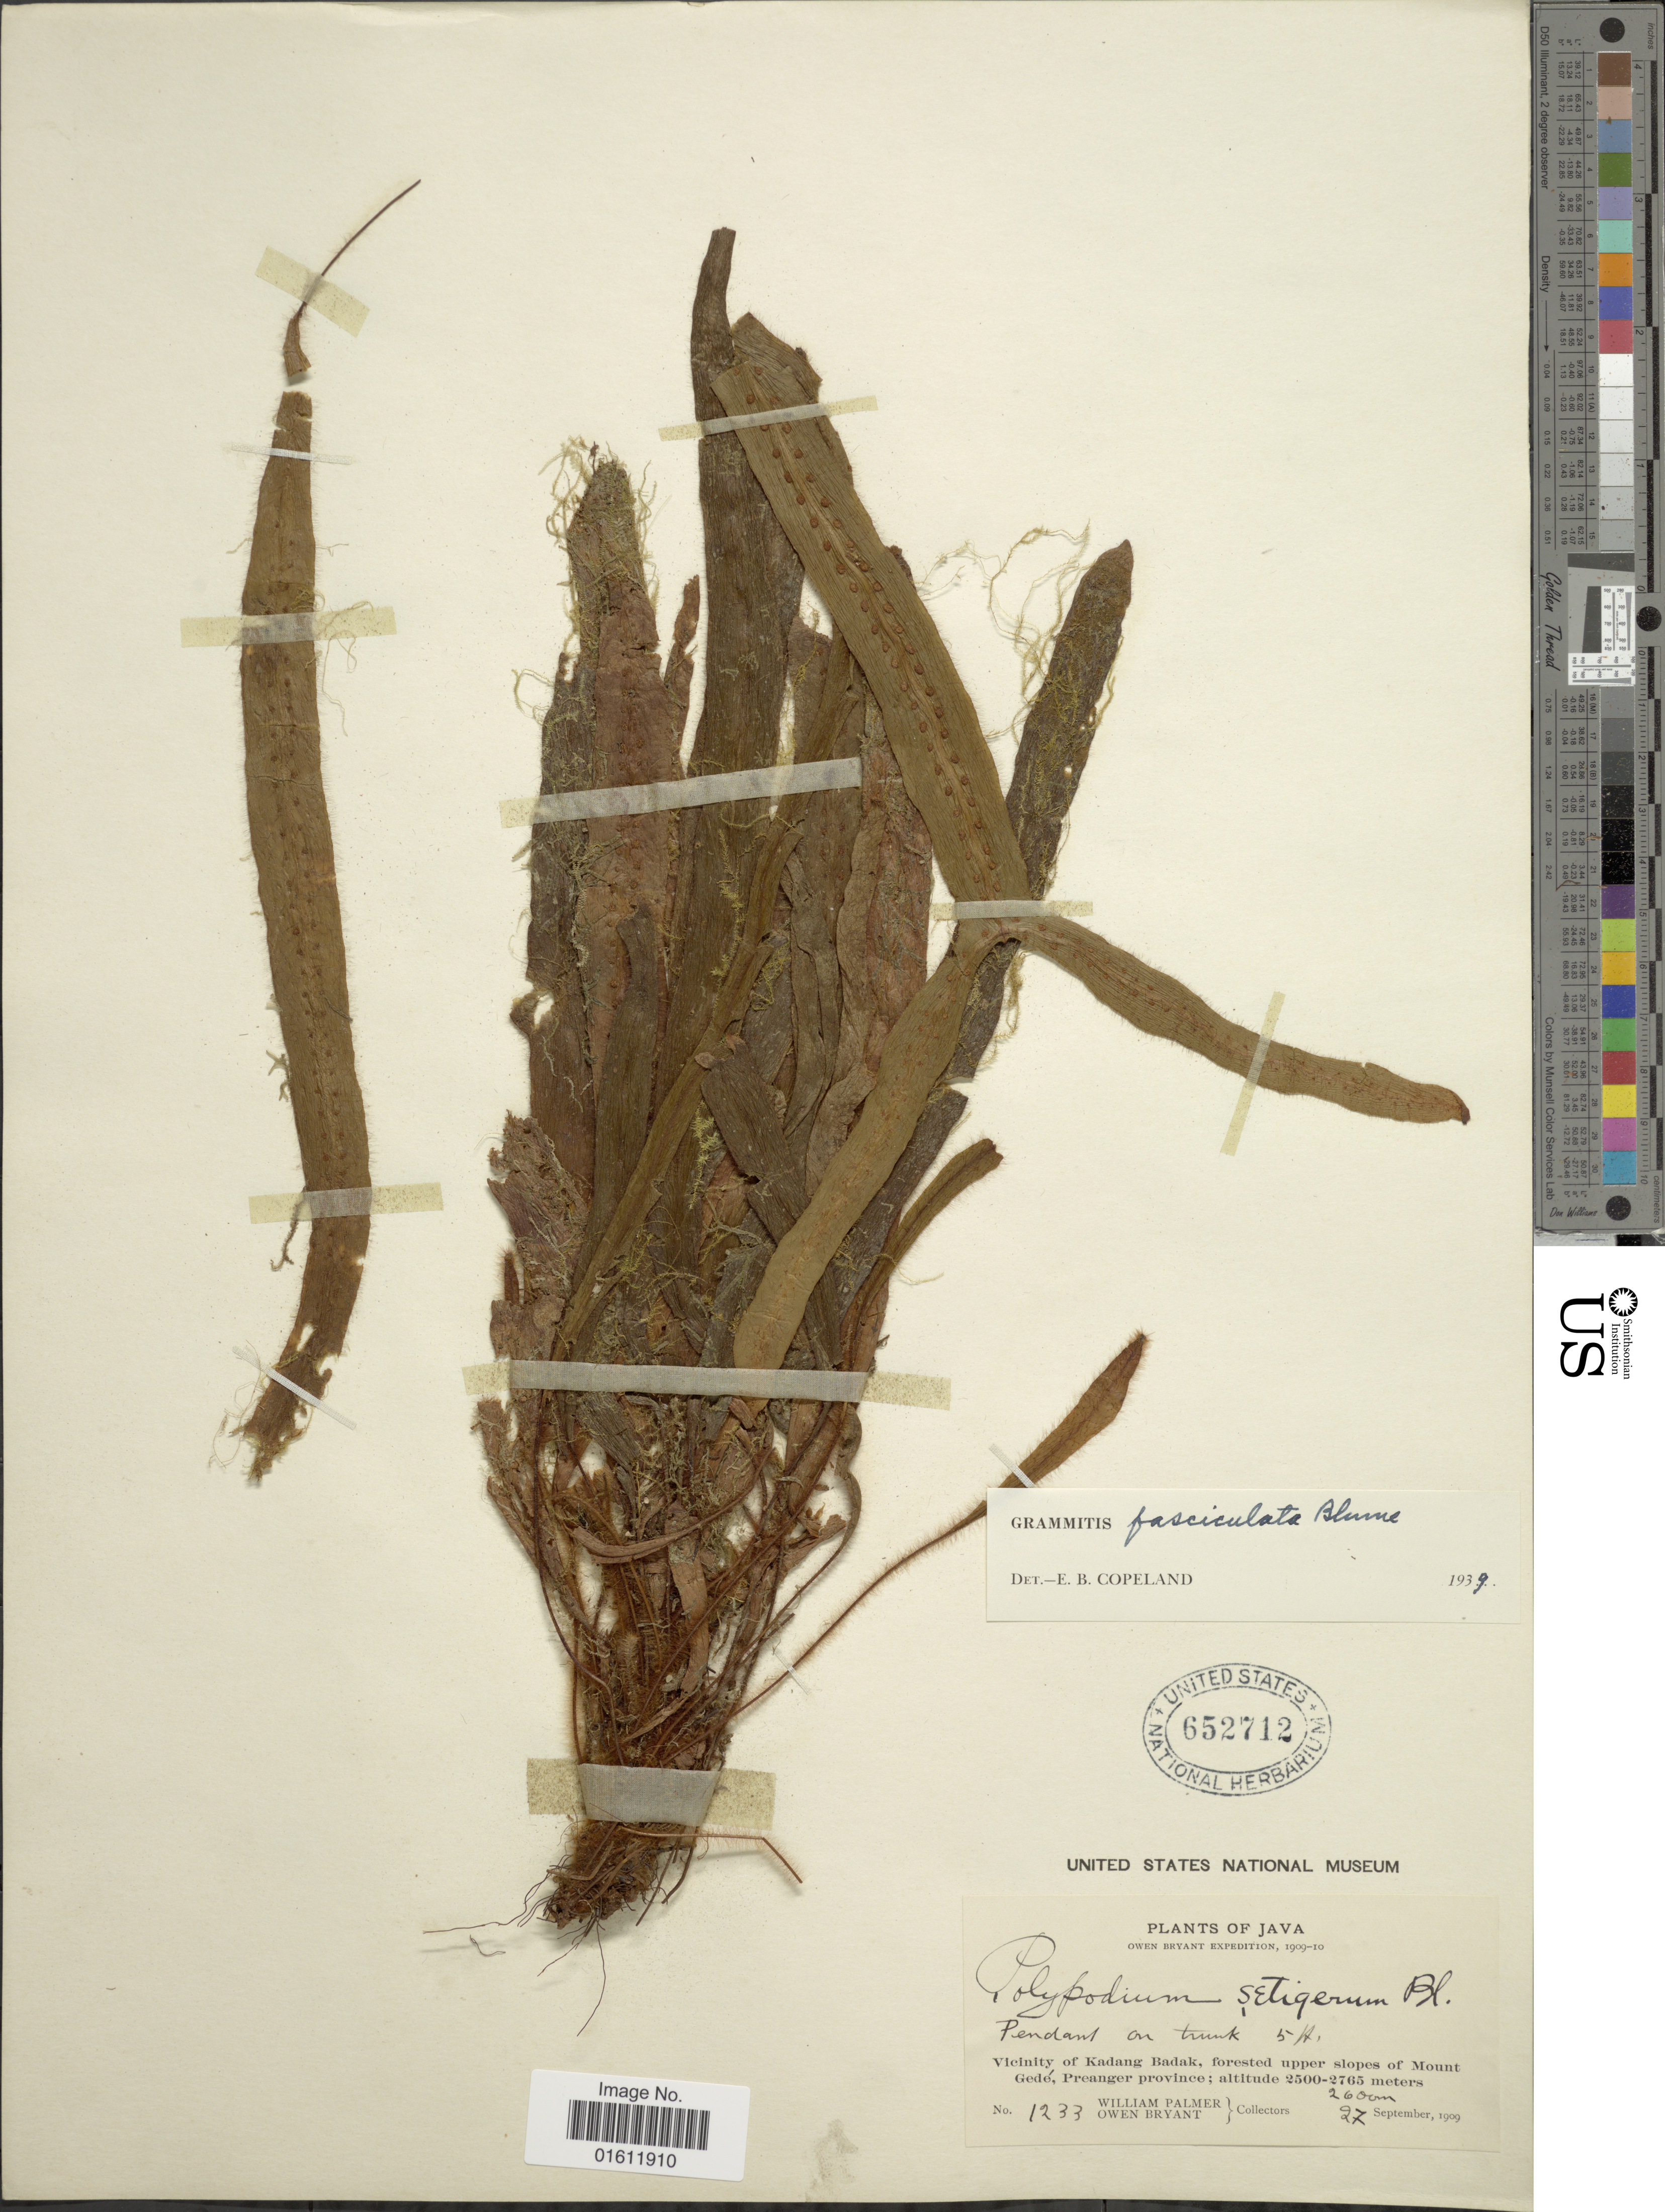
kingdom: Plantae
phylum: Tracheophyta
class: Polypodiopsida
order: Polypodiales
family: Polypodiaceae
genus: Radiogrammitis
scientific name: Radiogrammitis setigera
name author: (Blume) Parris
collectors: W. Palmer & O. Bryant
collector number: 1233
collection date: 1909-09-27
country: Indonesia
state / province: Java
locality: Vicinity of Kadang badak, forested upper slopes of Mount Gedé, Preanger province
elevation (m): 2600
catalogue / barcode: US 652712